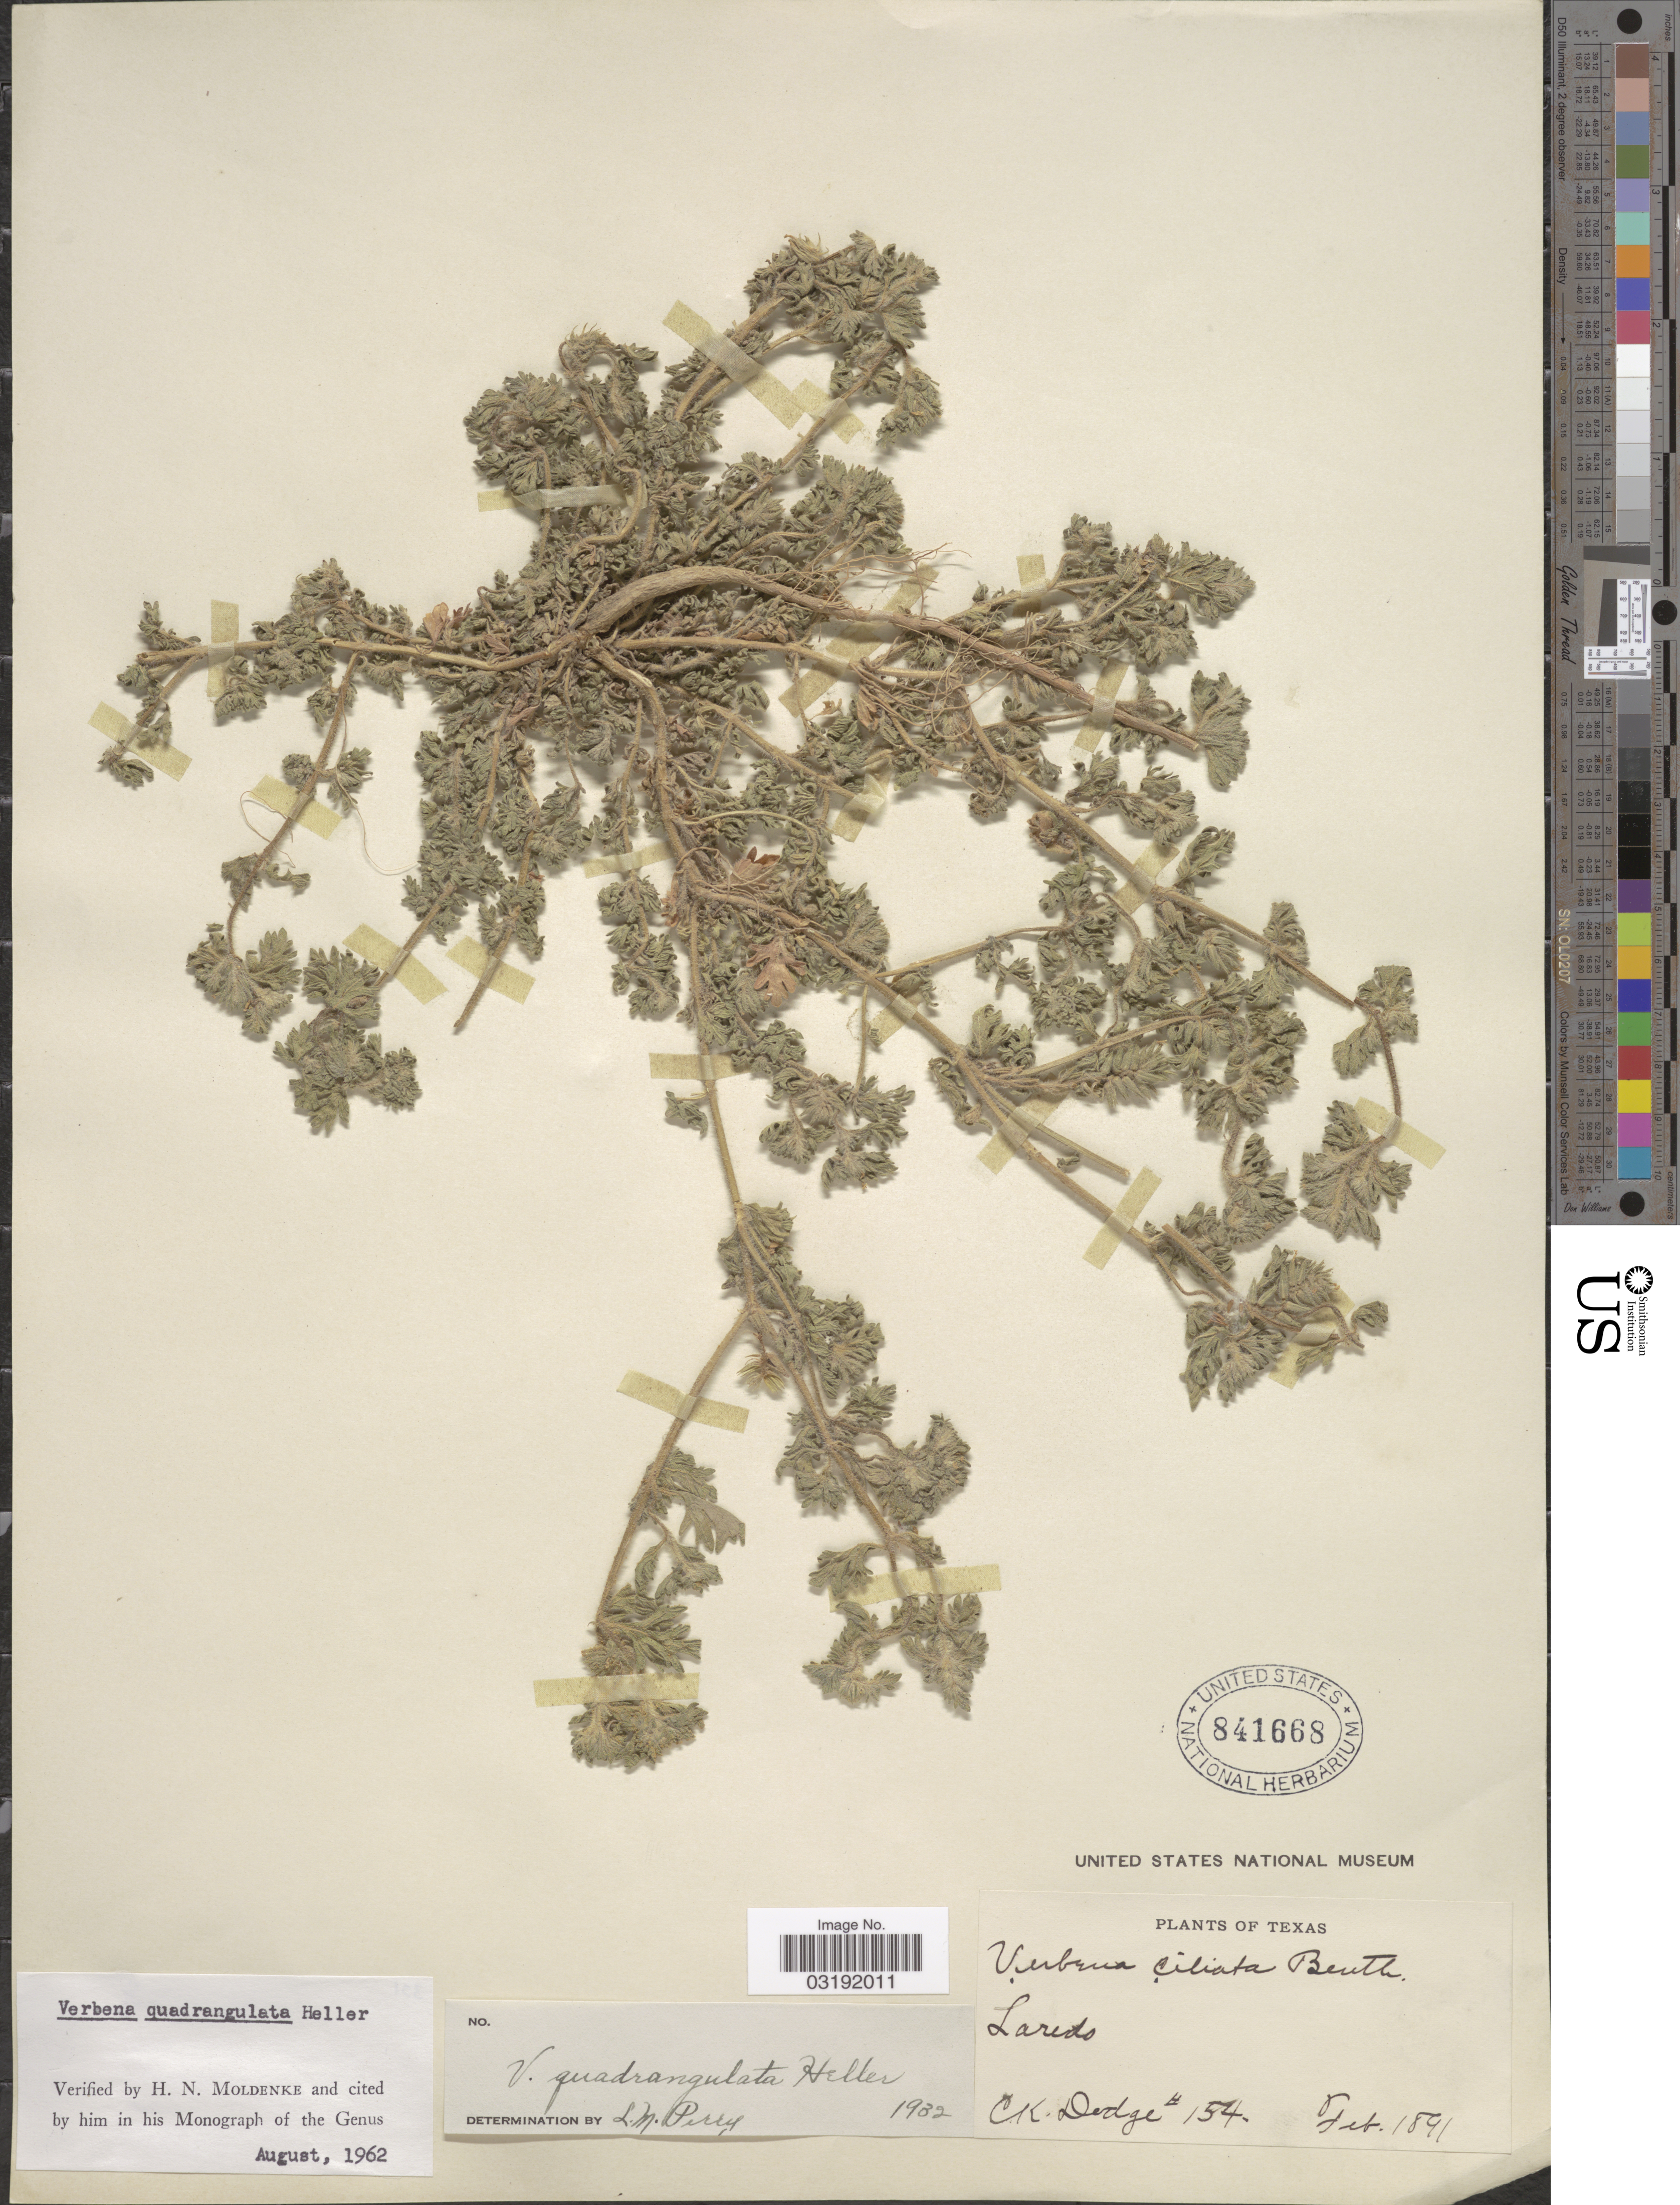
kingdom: Plantae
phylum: Tracheophyta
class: Magnoliopsida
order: Lamiales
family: Verbenaceae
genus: Verbena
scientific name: Verbena quadrangulata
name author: A. Heller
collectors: C. Dodge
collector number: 154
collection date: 1891-02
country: United States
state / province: Texas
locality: Laredo.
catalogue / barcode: US 841668